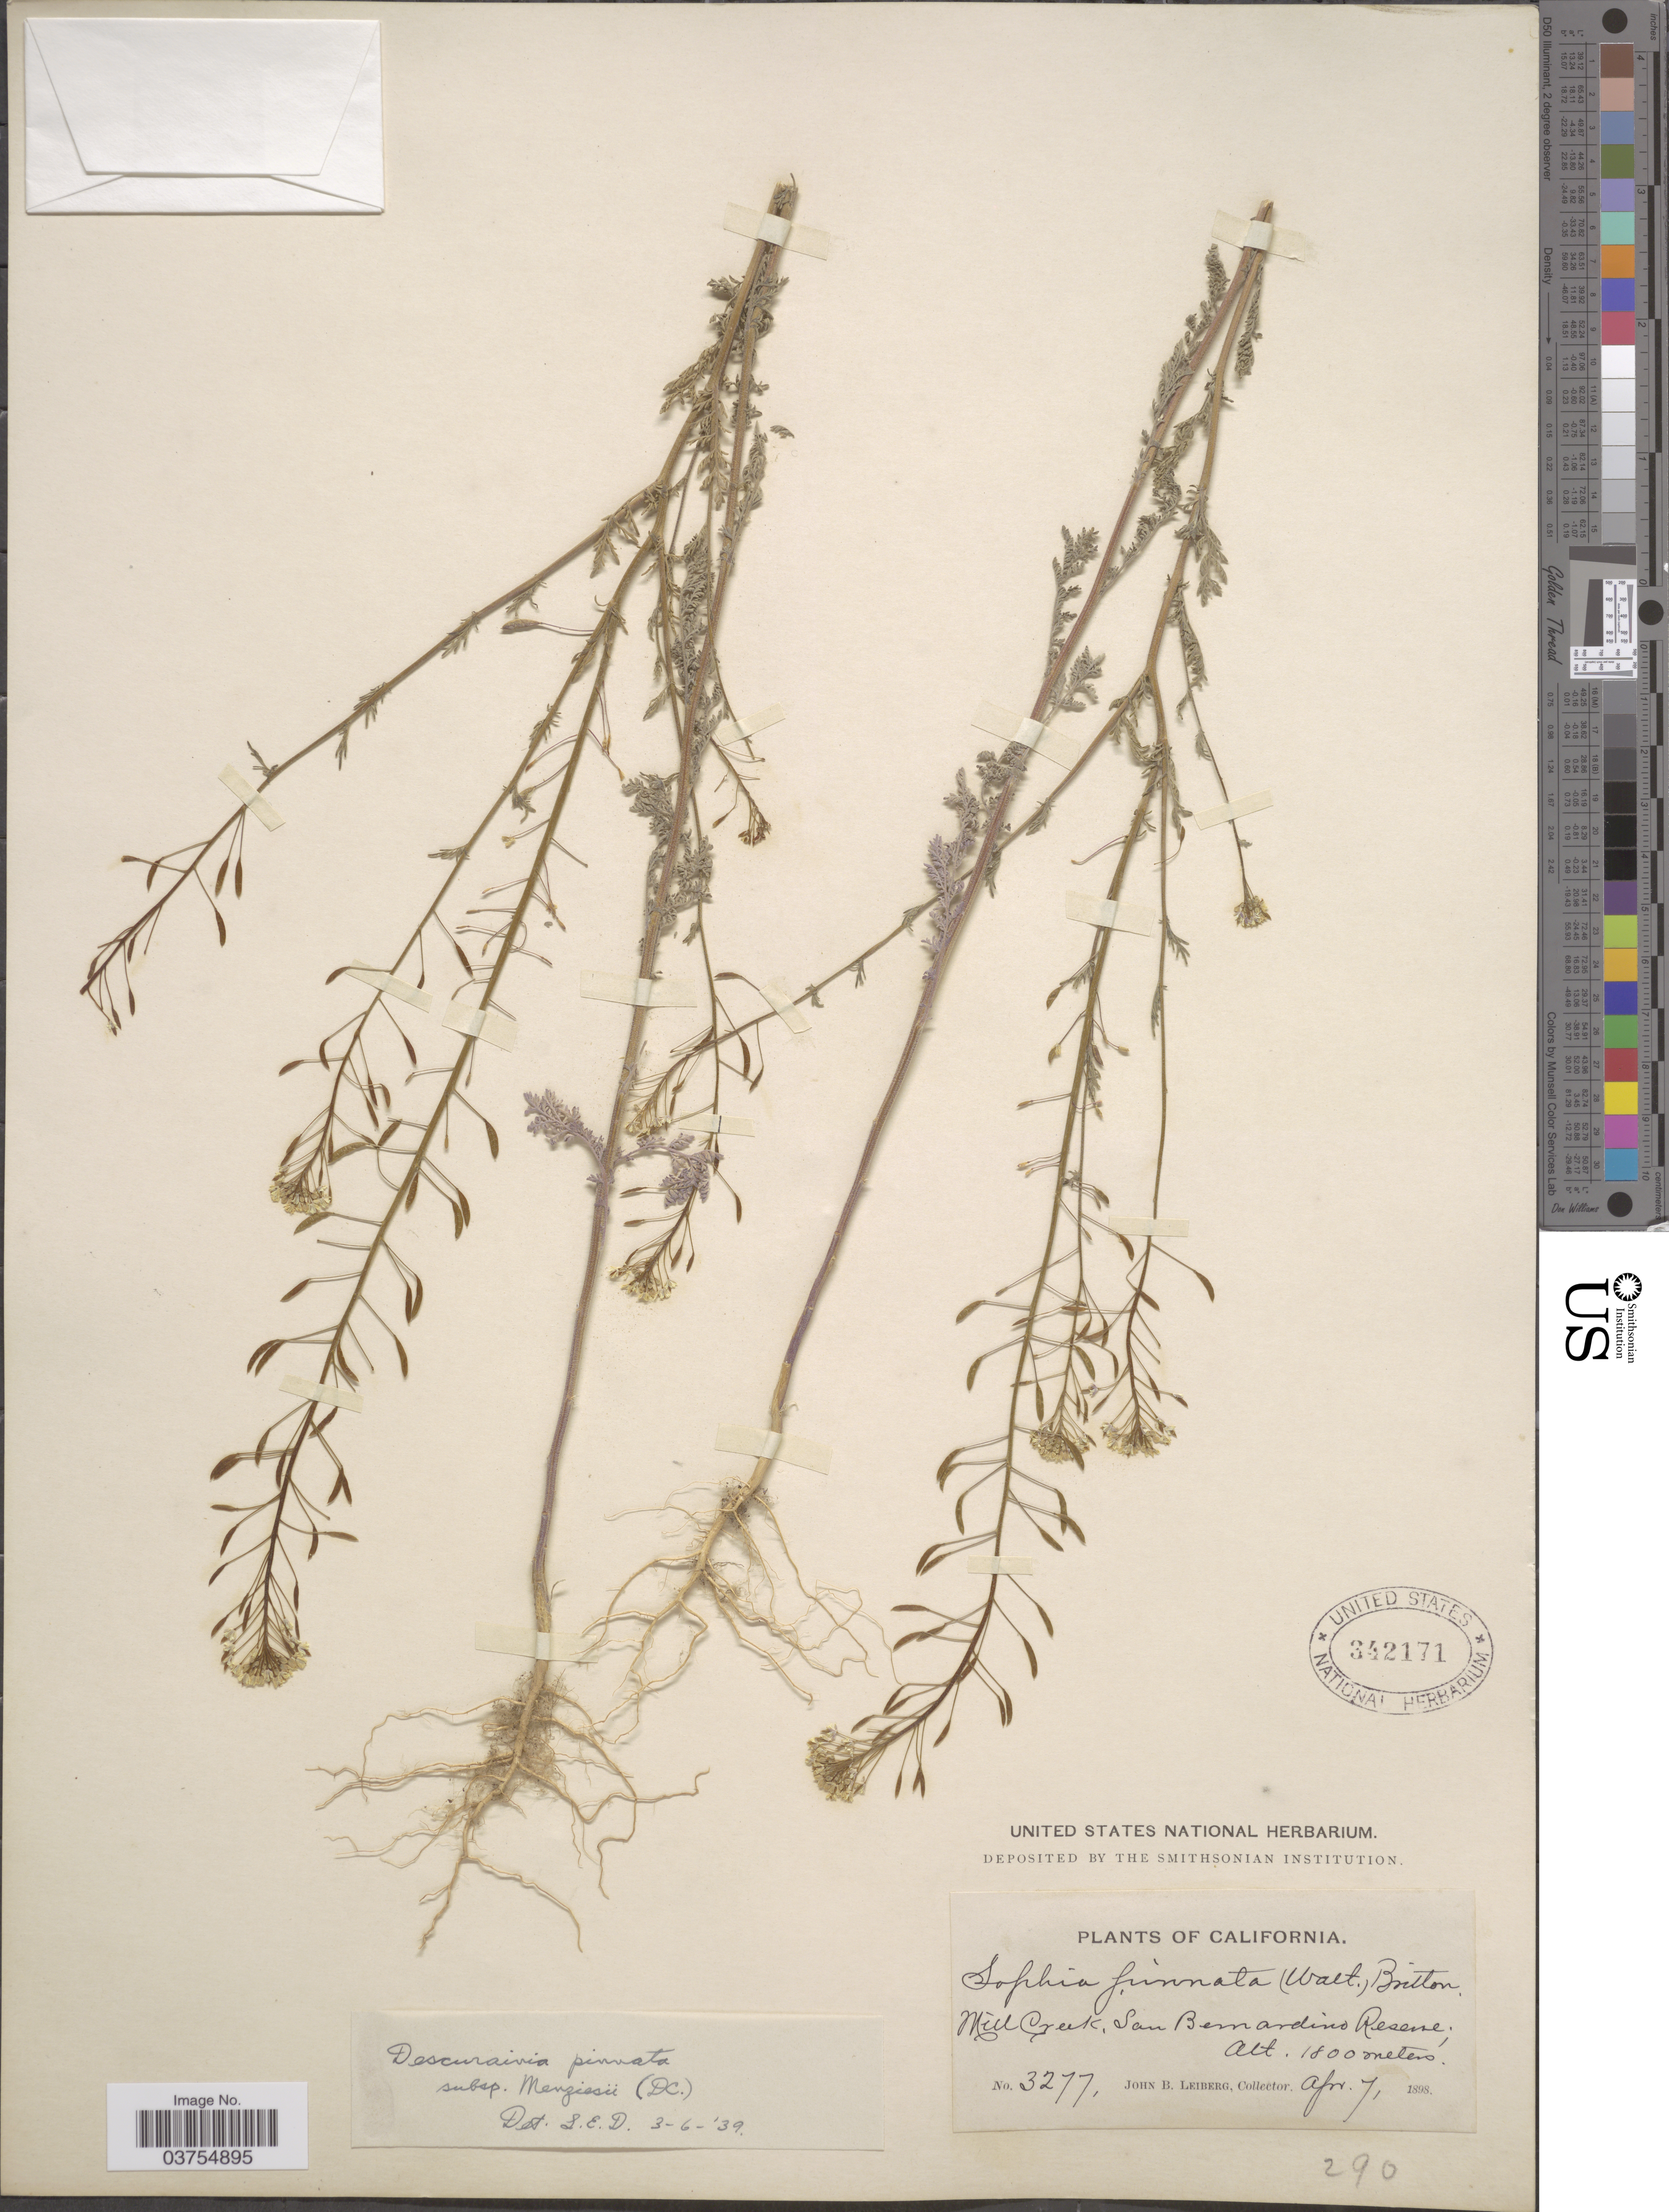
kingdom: Plantae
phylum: Tracheophyta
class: Magnoliopsida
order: Brassicales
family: Brassicaceae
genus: Descurainia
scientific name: Descurainia pinnata subsp. menziesii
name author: (DC.) Detling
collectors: J. B. Leiberg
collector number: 3277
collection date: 1898-04-07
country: United States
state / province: California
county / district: San Bernardino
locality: Mill Creek, San Bernardino Reserve.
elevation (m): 1800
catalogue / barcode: US 342171